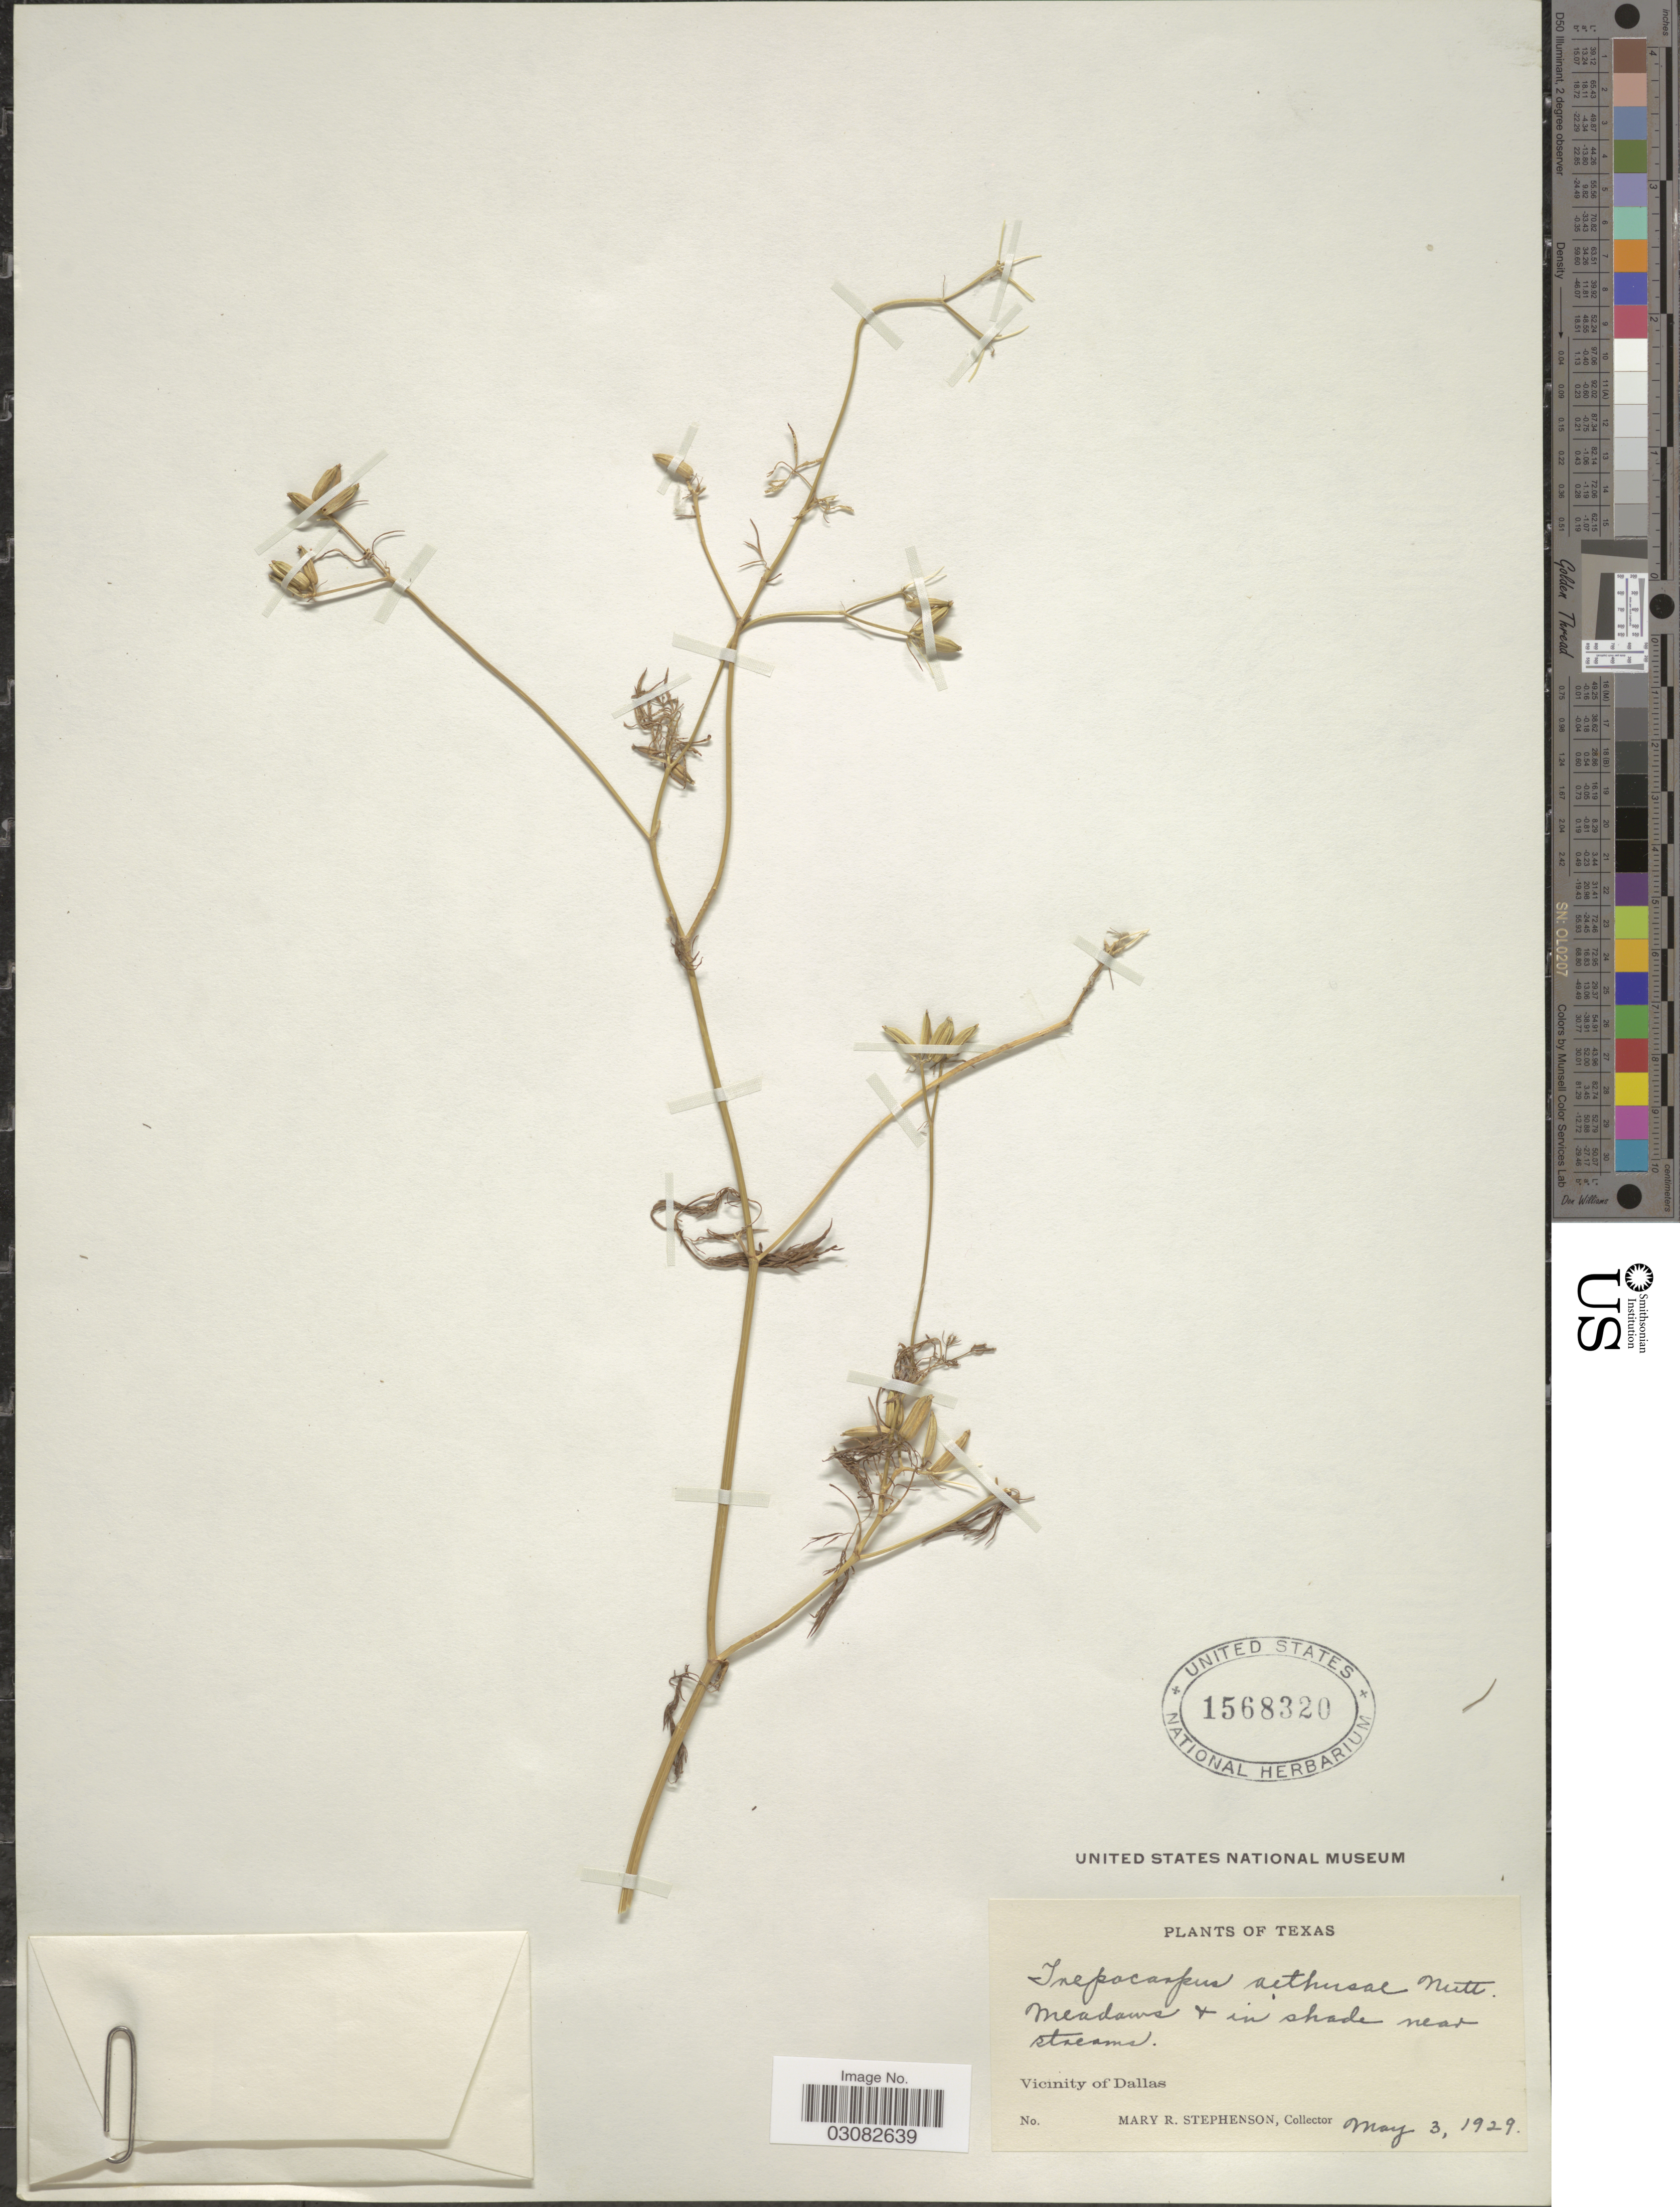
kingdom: Plantae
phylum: Tracheophyta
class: Magnoliopsida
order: Apiales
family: Apiaceae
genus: Trepocarpus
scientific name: Trepocarpus aethusae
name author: Nutt. ex DC.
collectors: M. Stephenson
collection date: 1929-05-03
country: United States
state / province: Texas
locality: Vicinity of Dallas.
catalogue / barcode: US 1568320